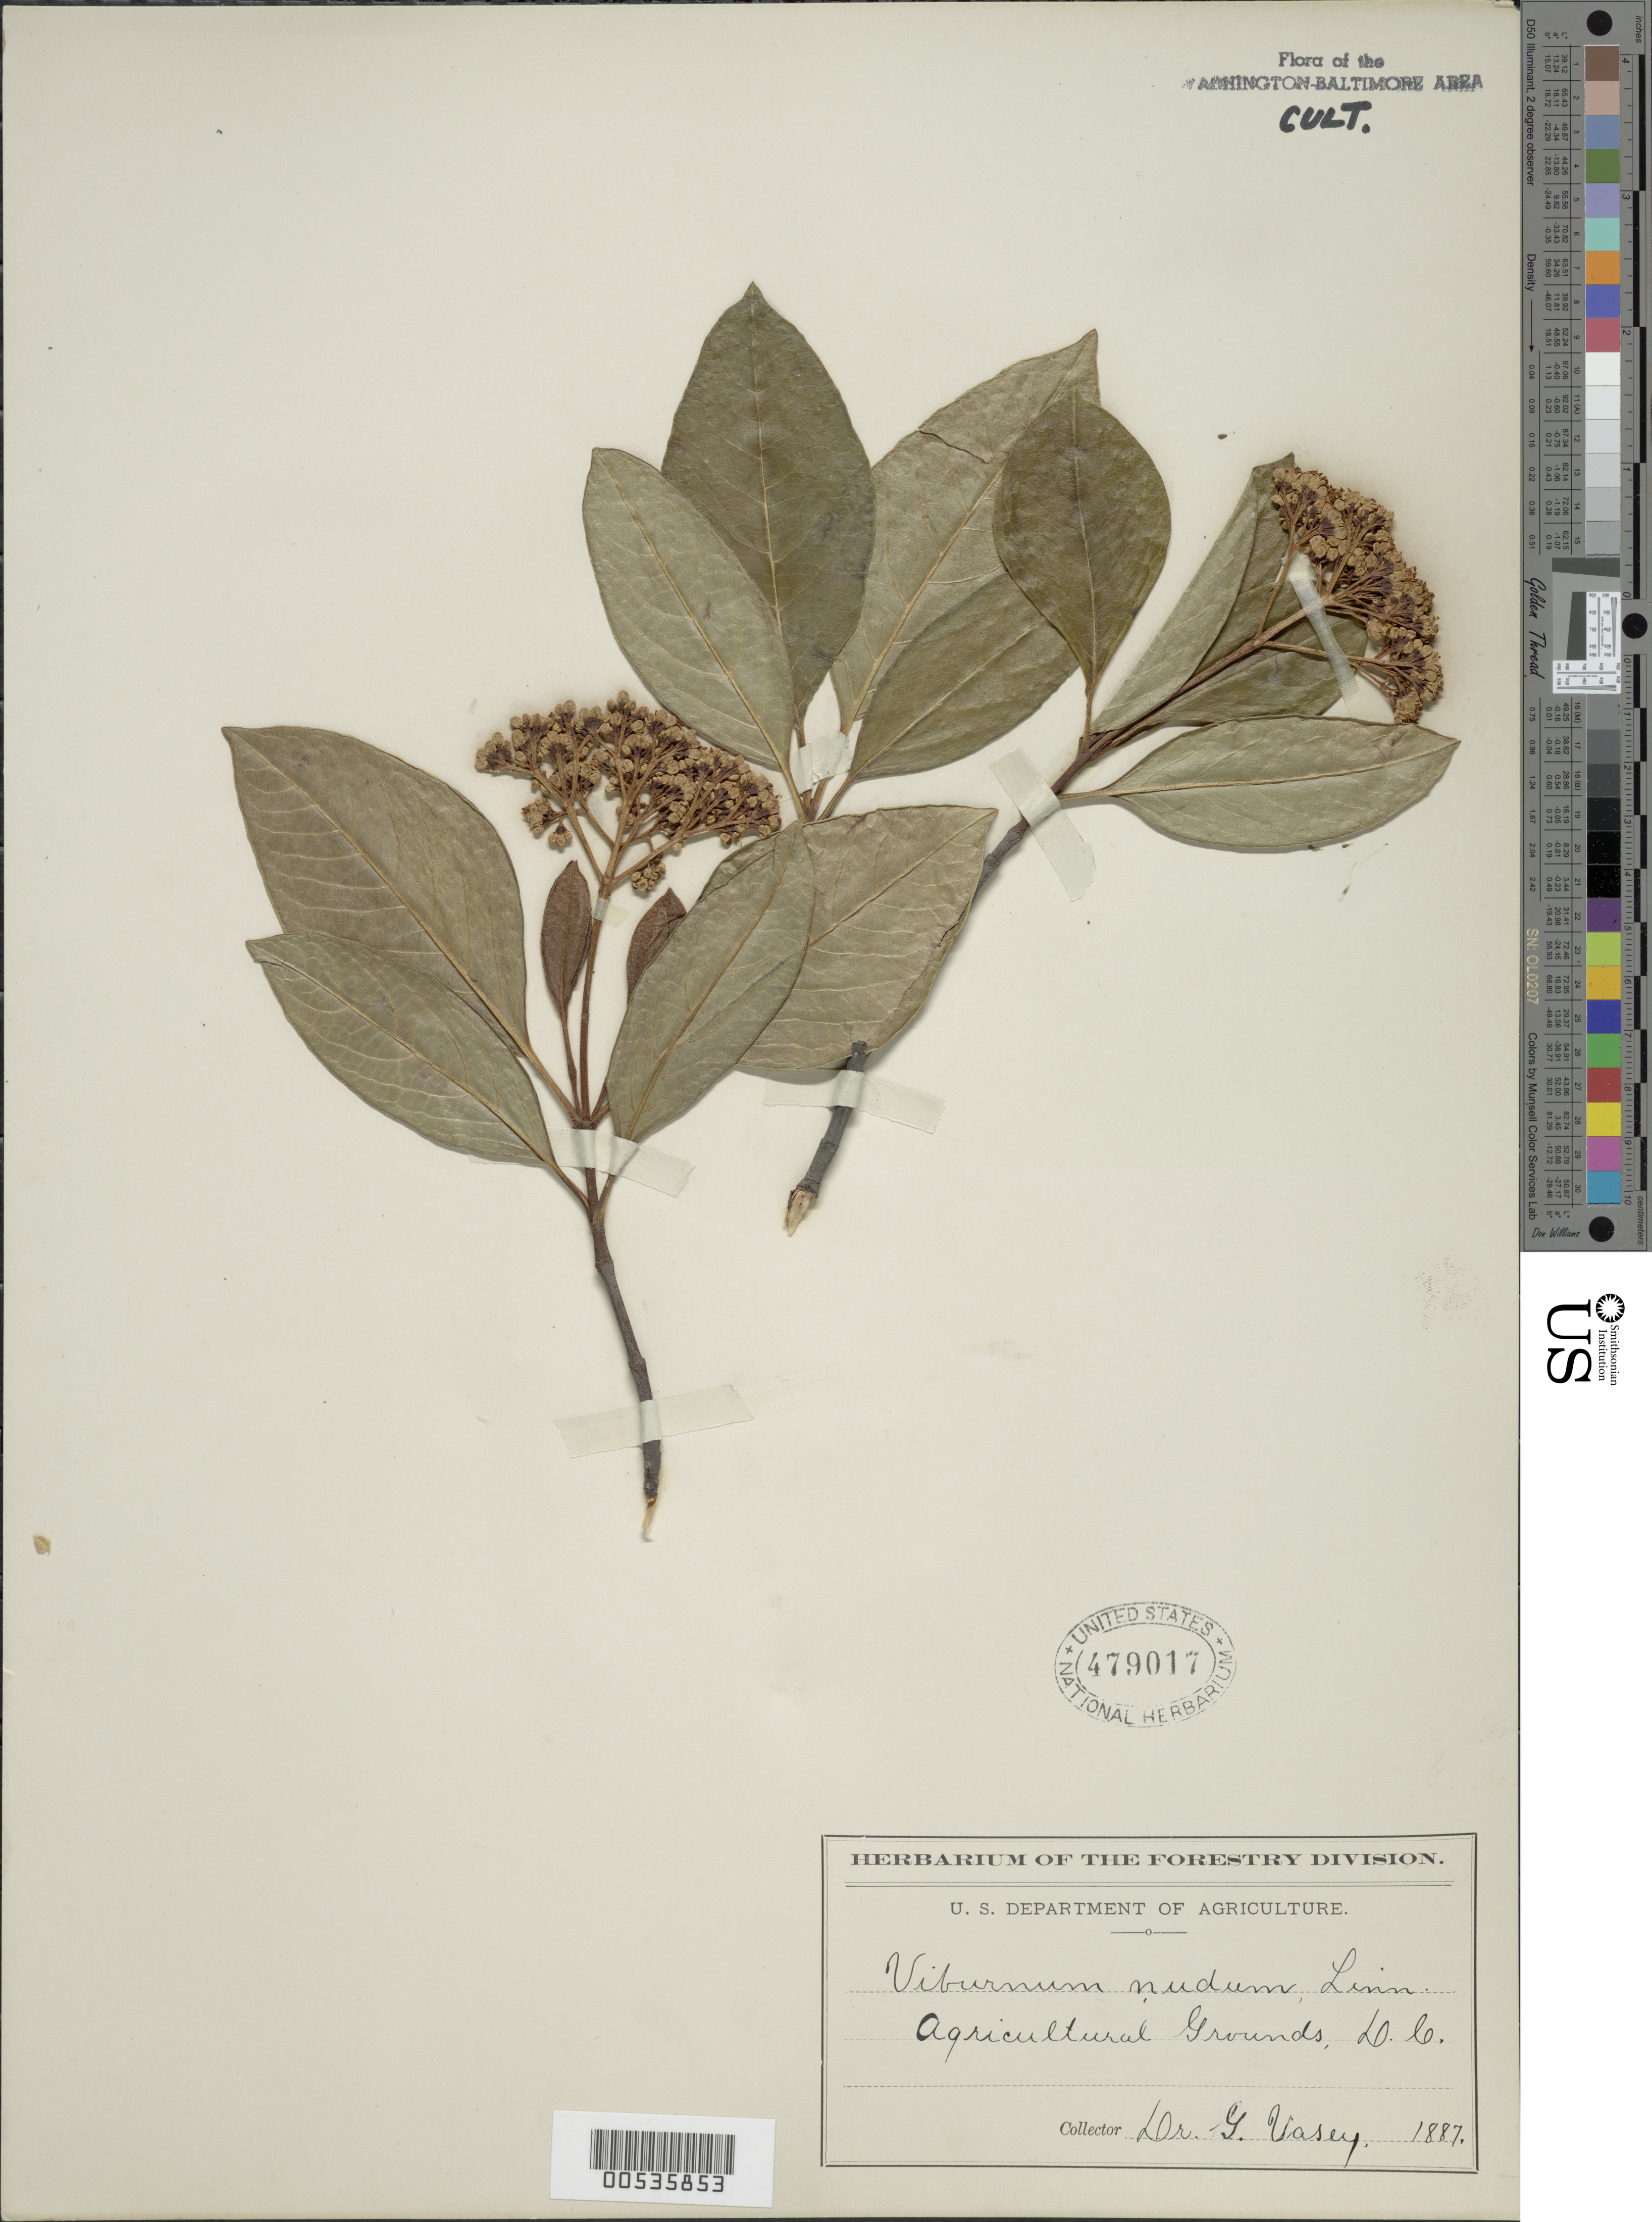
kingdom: Plantae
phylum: Tracheophyta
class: Magnoliopsida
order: Dipsacales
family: Viburnaceae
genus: Viburnum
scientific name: Viburnum nudum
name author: L.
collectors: G. Vasey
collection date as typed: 1887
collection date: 1887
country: United States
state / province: District of Columbia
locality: Department of Agriculture, DC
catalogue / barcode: US 479017